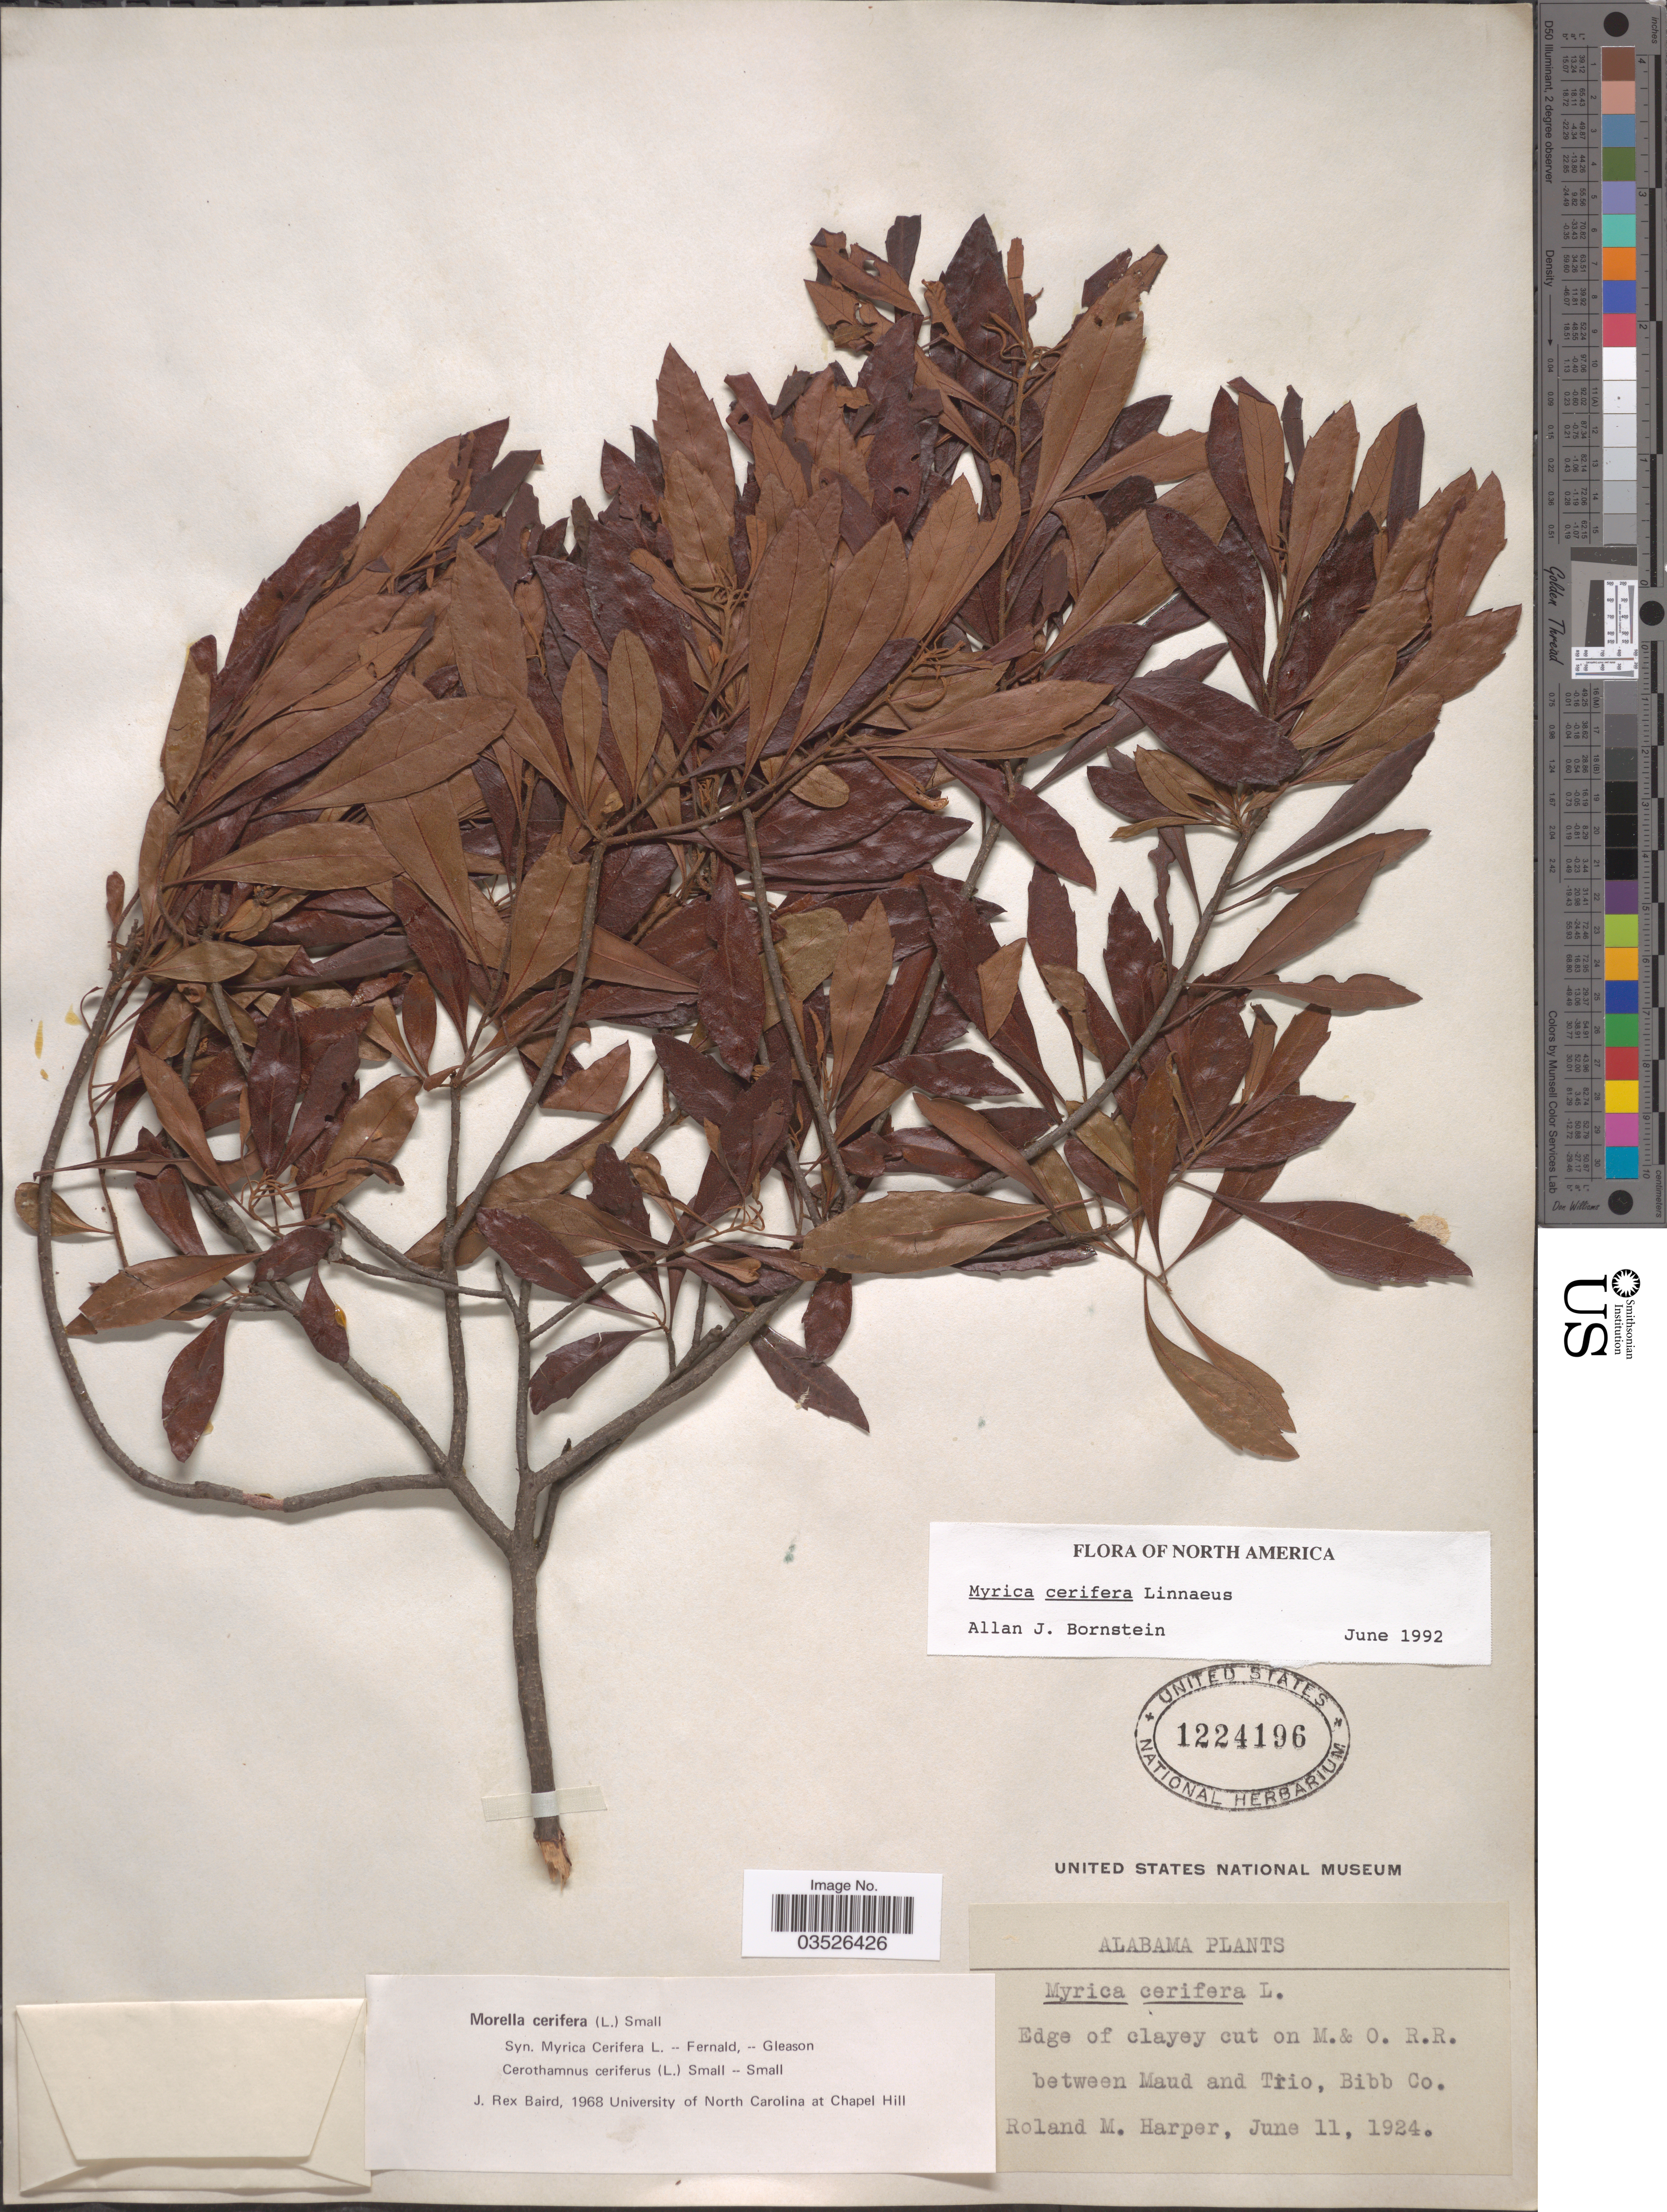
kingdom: Plantae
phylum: Tracheophyta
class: Magnoliopsida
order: Fagales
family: Myricaceae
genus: Morella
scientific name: Morella cerifera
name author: (L.) Small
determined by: Baird, James Rex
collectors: R. M. Harper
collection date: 1924-06-11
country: United States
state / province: Alabama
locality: Edge of clayey cut on M.& O. R.R. between Maud and Trio, Bibb Co.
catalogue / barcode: US 1224196